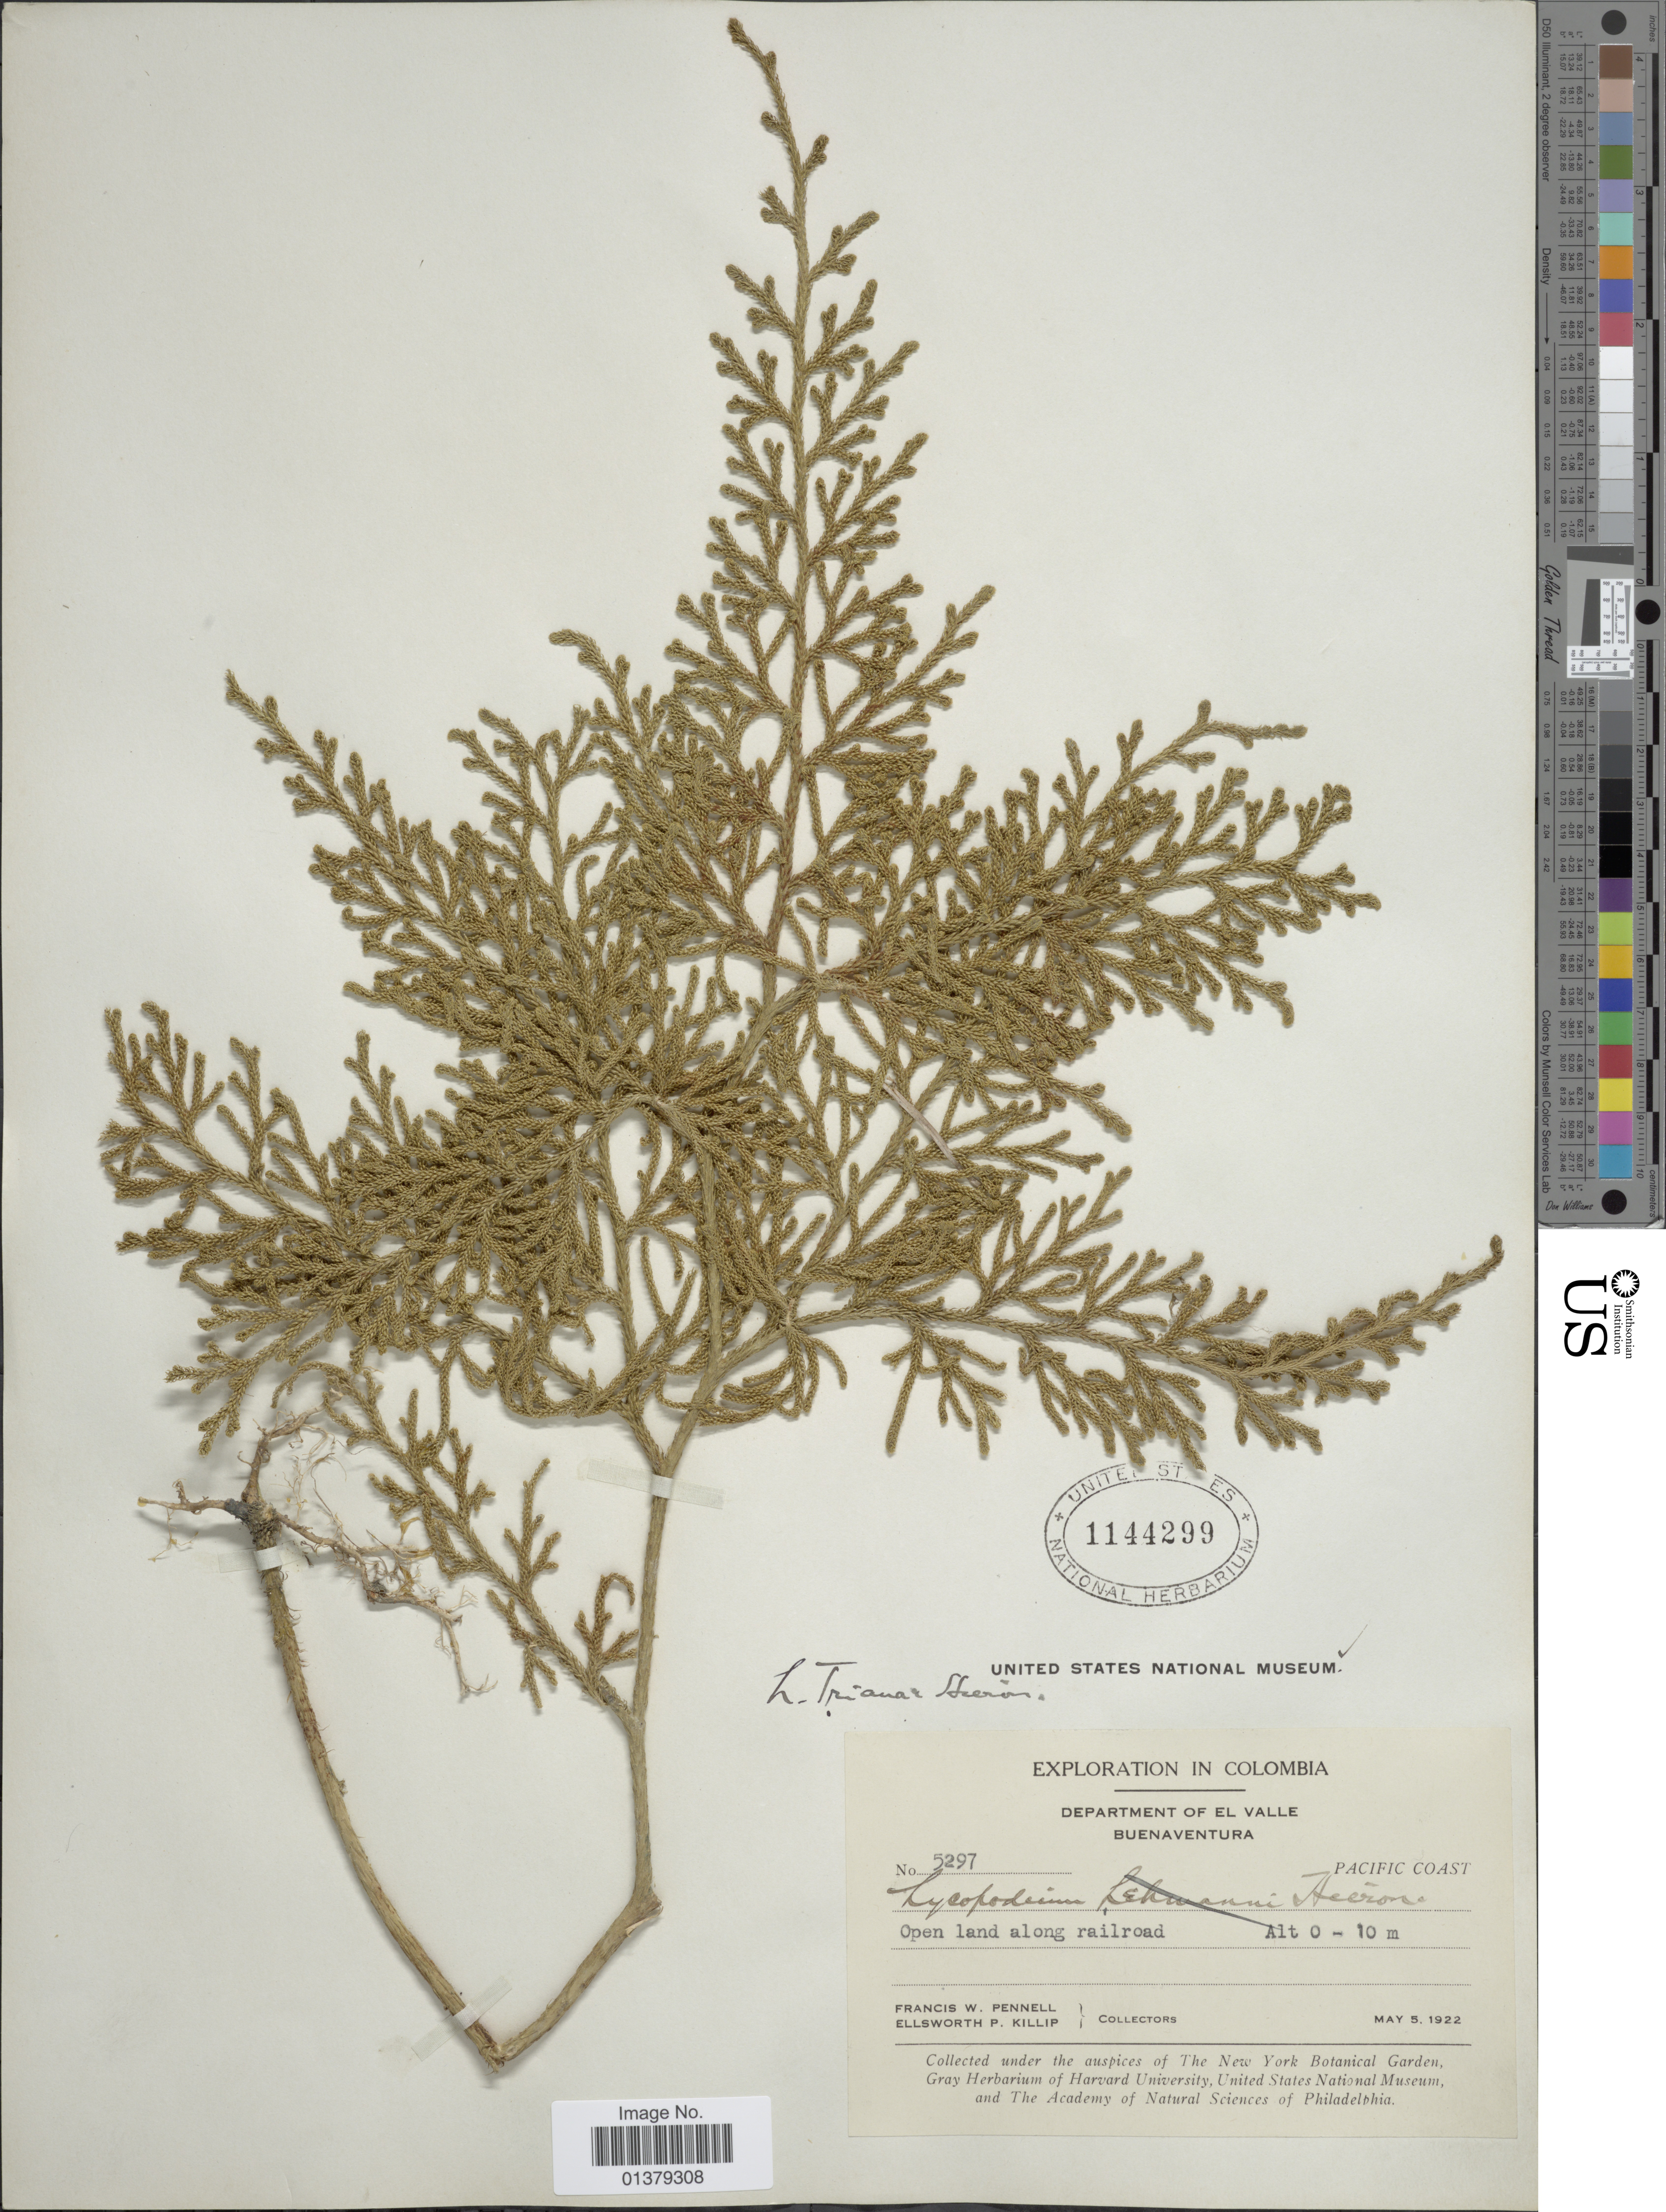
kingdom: Plantae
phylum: Tracheophyta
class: Lycopodiopsida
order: Lycopodiales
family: Lycopodiaceae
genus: Palhinhaea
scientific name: Palhinhaea trianae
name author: (Hieron.) Holub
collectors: F. W. Pennell & E. P. Killip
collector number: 5297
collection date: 1922-05-05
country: Colombia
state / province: Valle del Cauca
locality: Department of El Valle Buenaventura, Pacific Coast,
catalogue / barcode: US 1144299